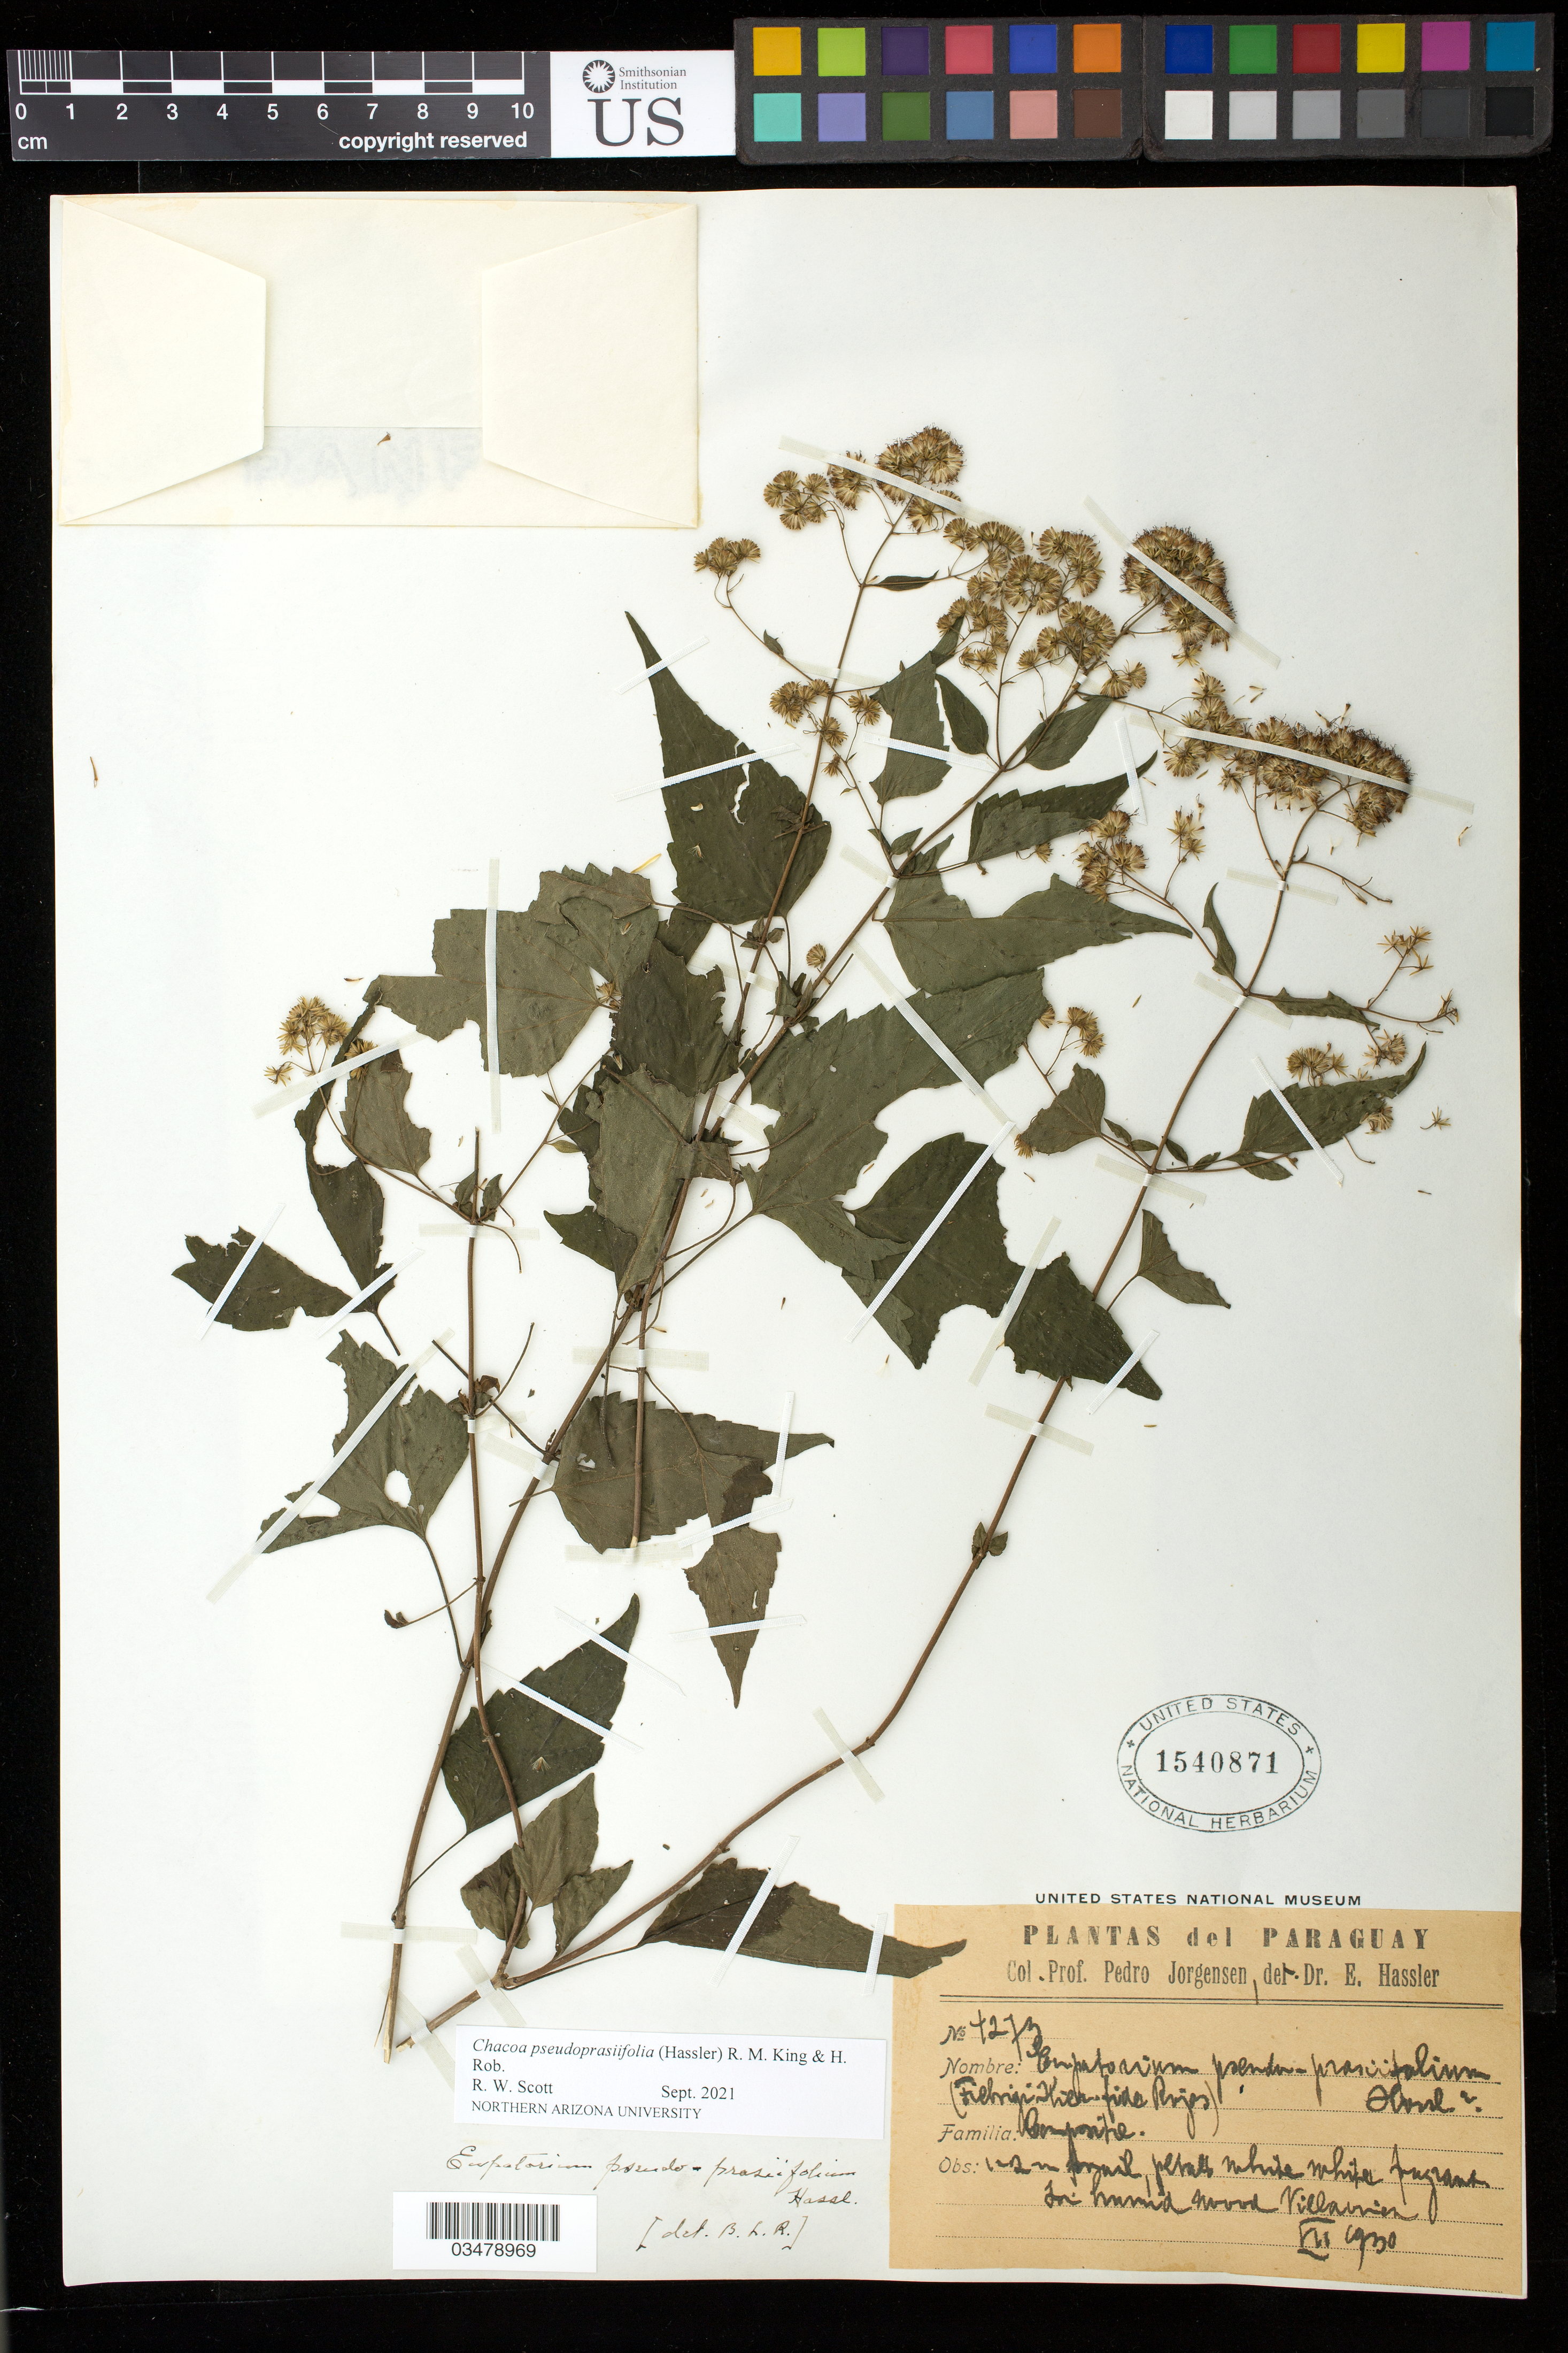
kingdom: Plantae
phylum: Tracheophyta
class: Magnoliopsida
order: Asterales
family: Asteraceae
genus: Chacoa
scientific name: Chacoa pseudoprasiifolia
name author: (Hassl.) R.M. King & H. Rob.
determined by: Scott, R. W.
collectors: P. Jörgensen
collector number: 4273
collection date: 1930-07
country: Paraguay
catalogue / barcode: US 1540871